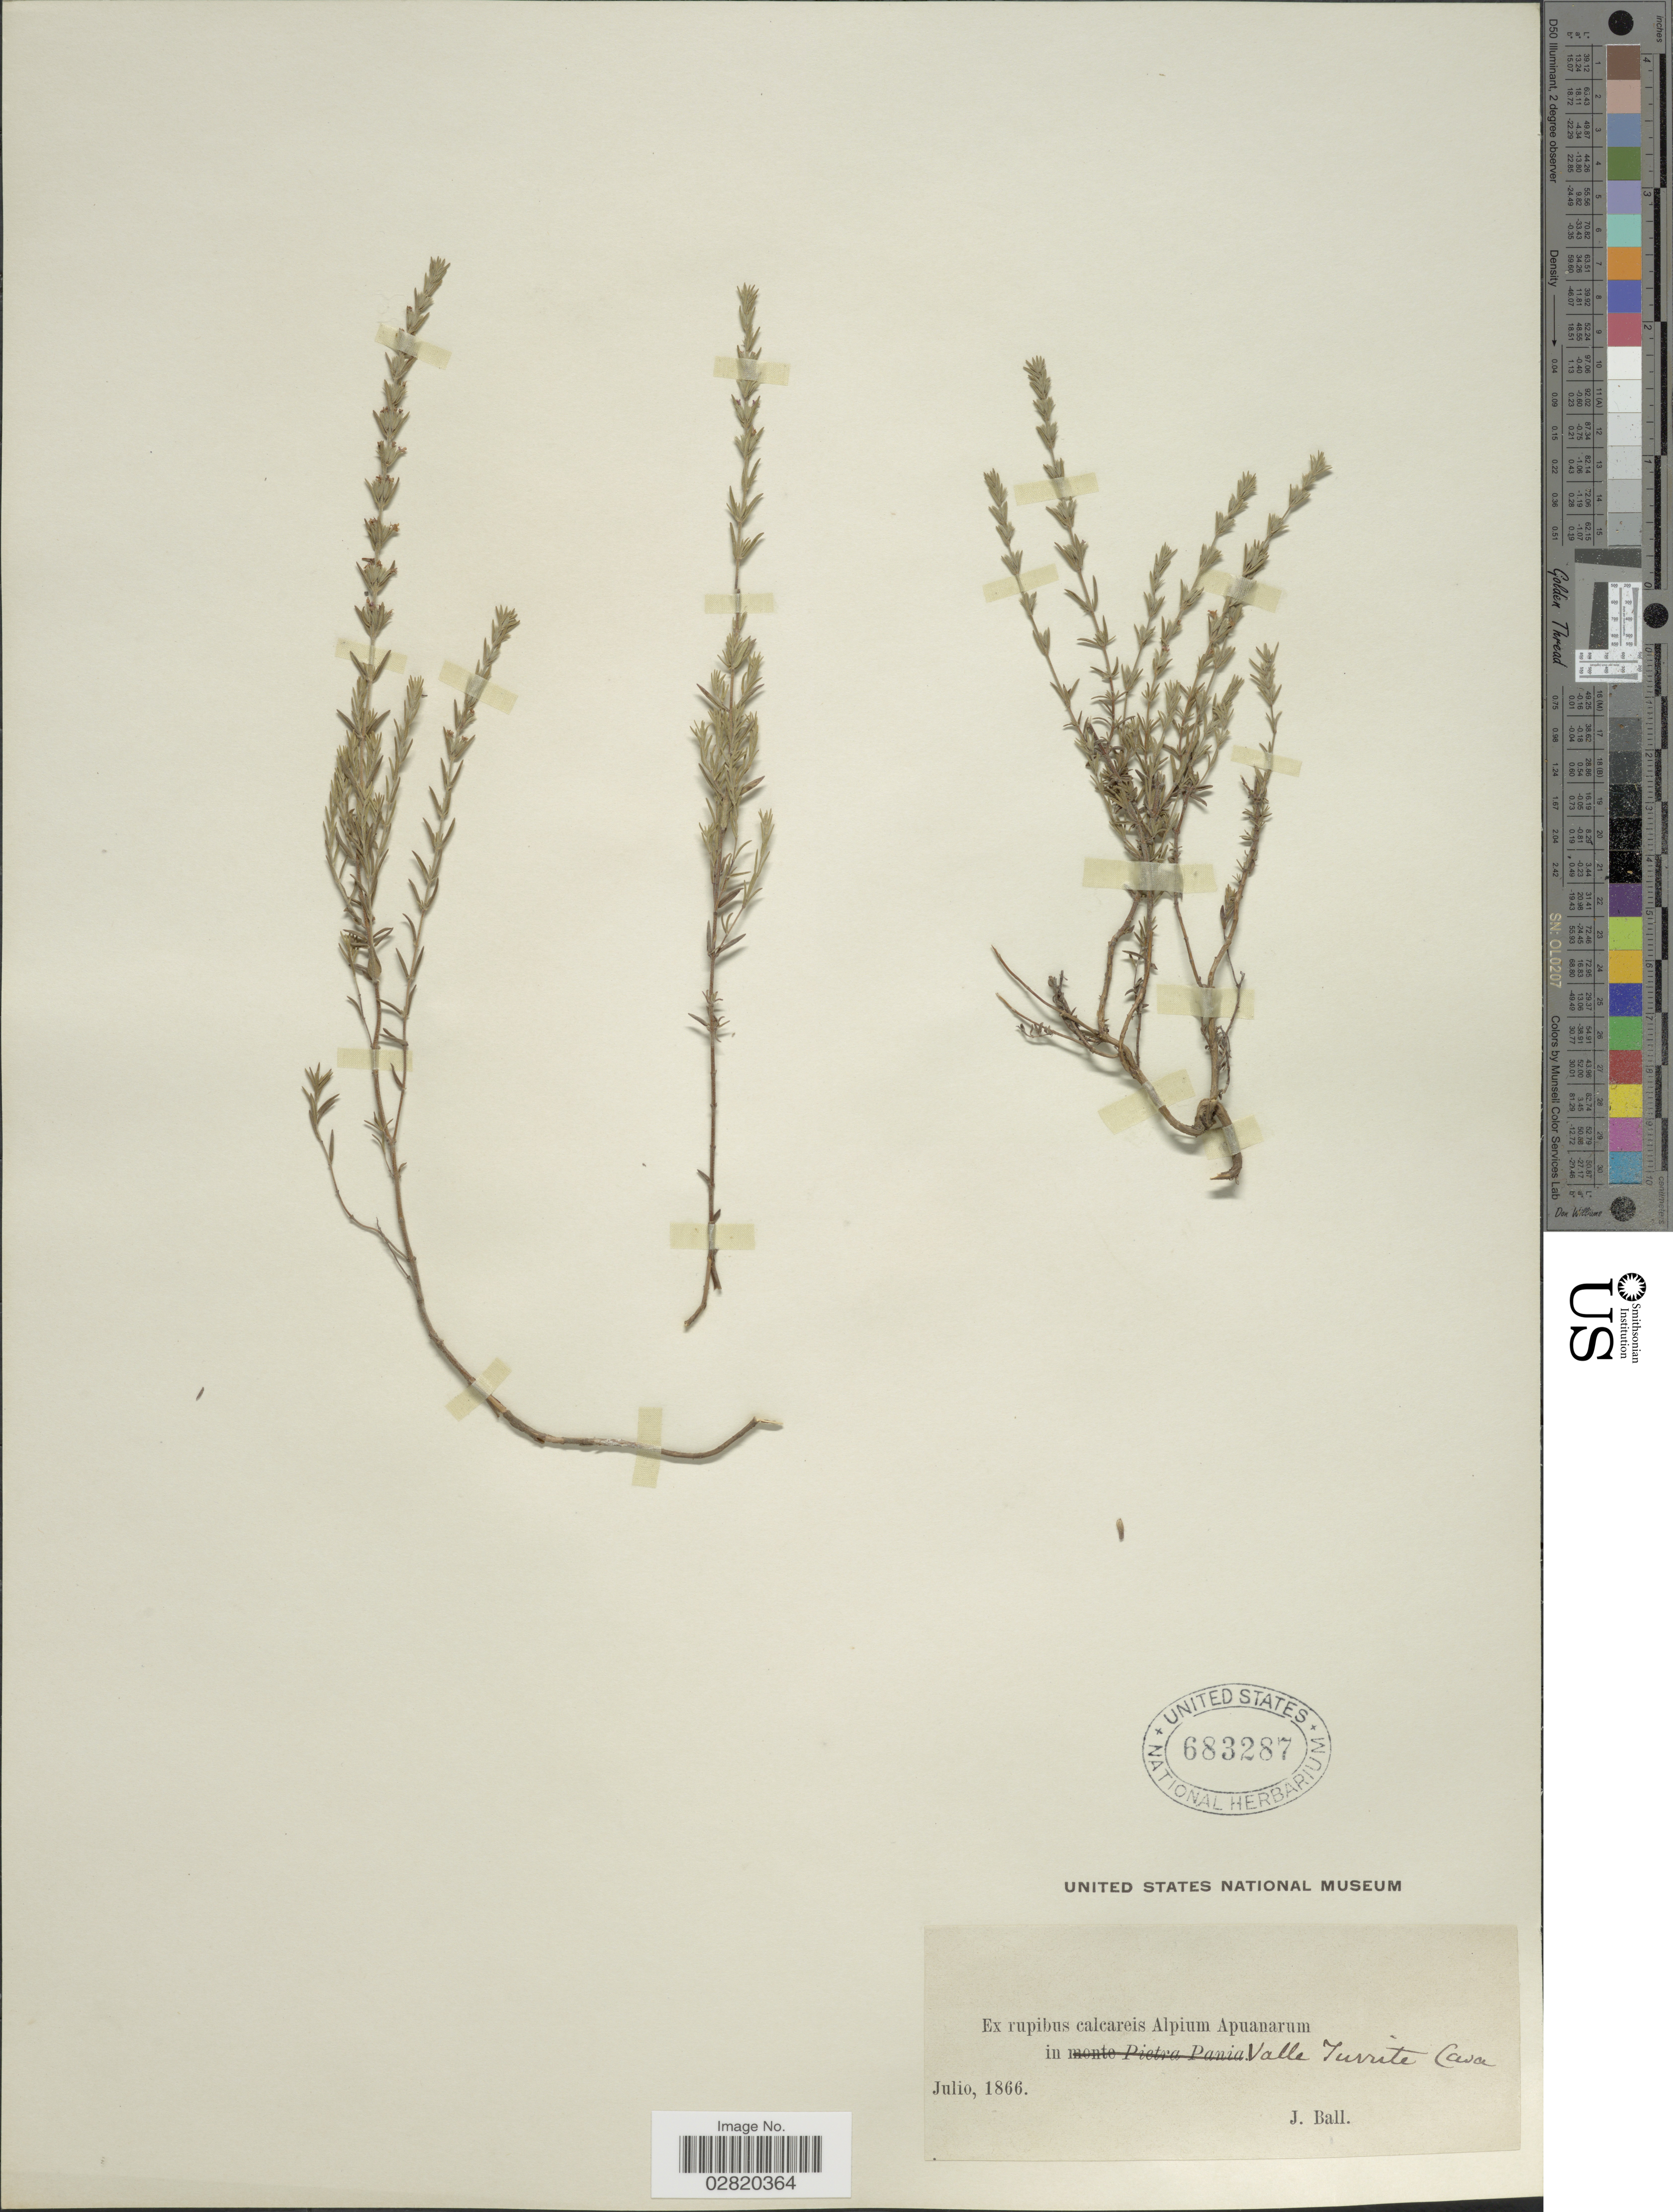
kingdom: Plantae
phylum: Tracheophyta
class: Magnoliopsida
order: Lamiales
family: Lamiaceae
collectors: J. Ball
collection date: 1866-07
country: Italy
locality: Ex rupibus calcareis Alpium Apuanarum in Valle Turrite Cava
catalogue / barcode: US 683287